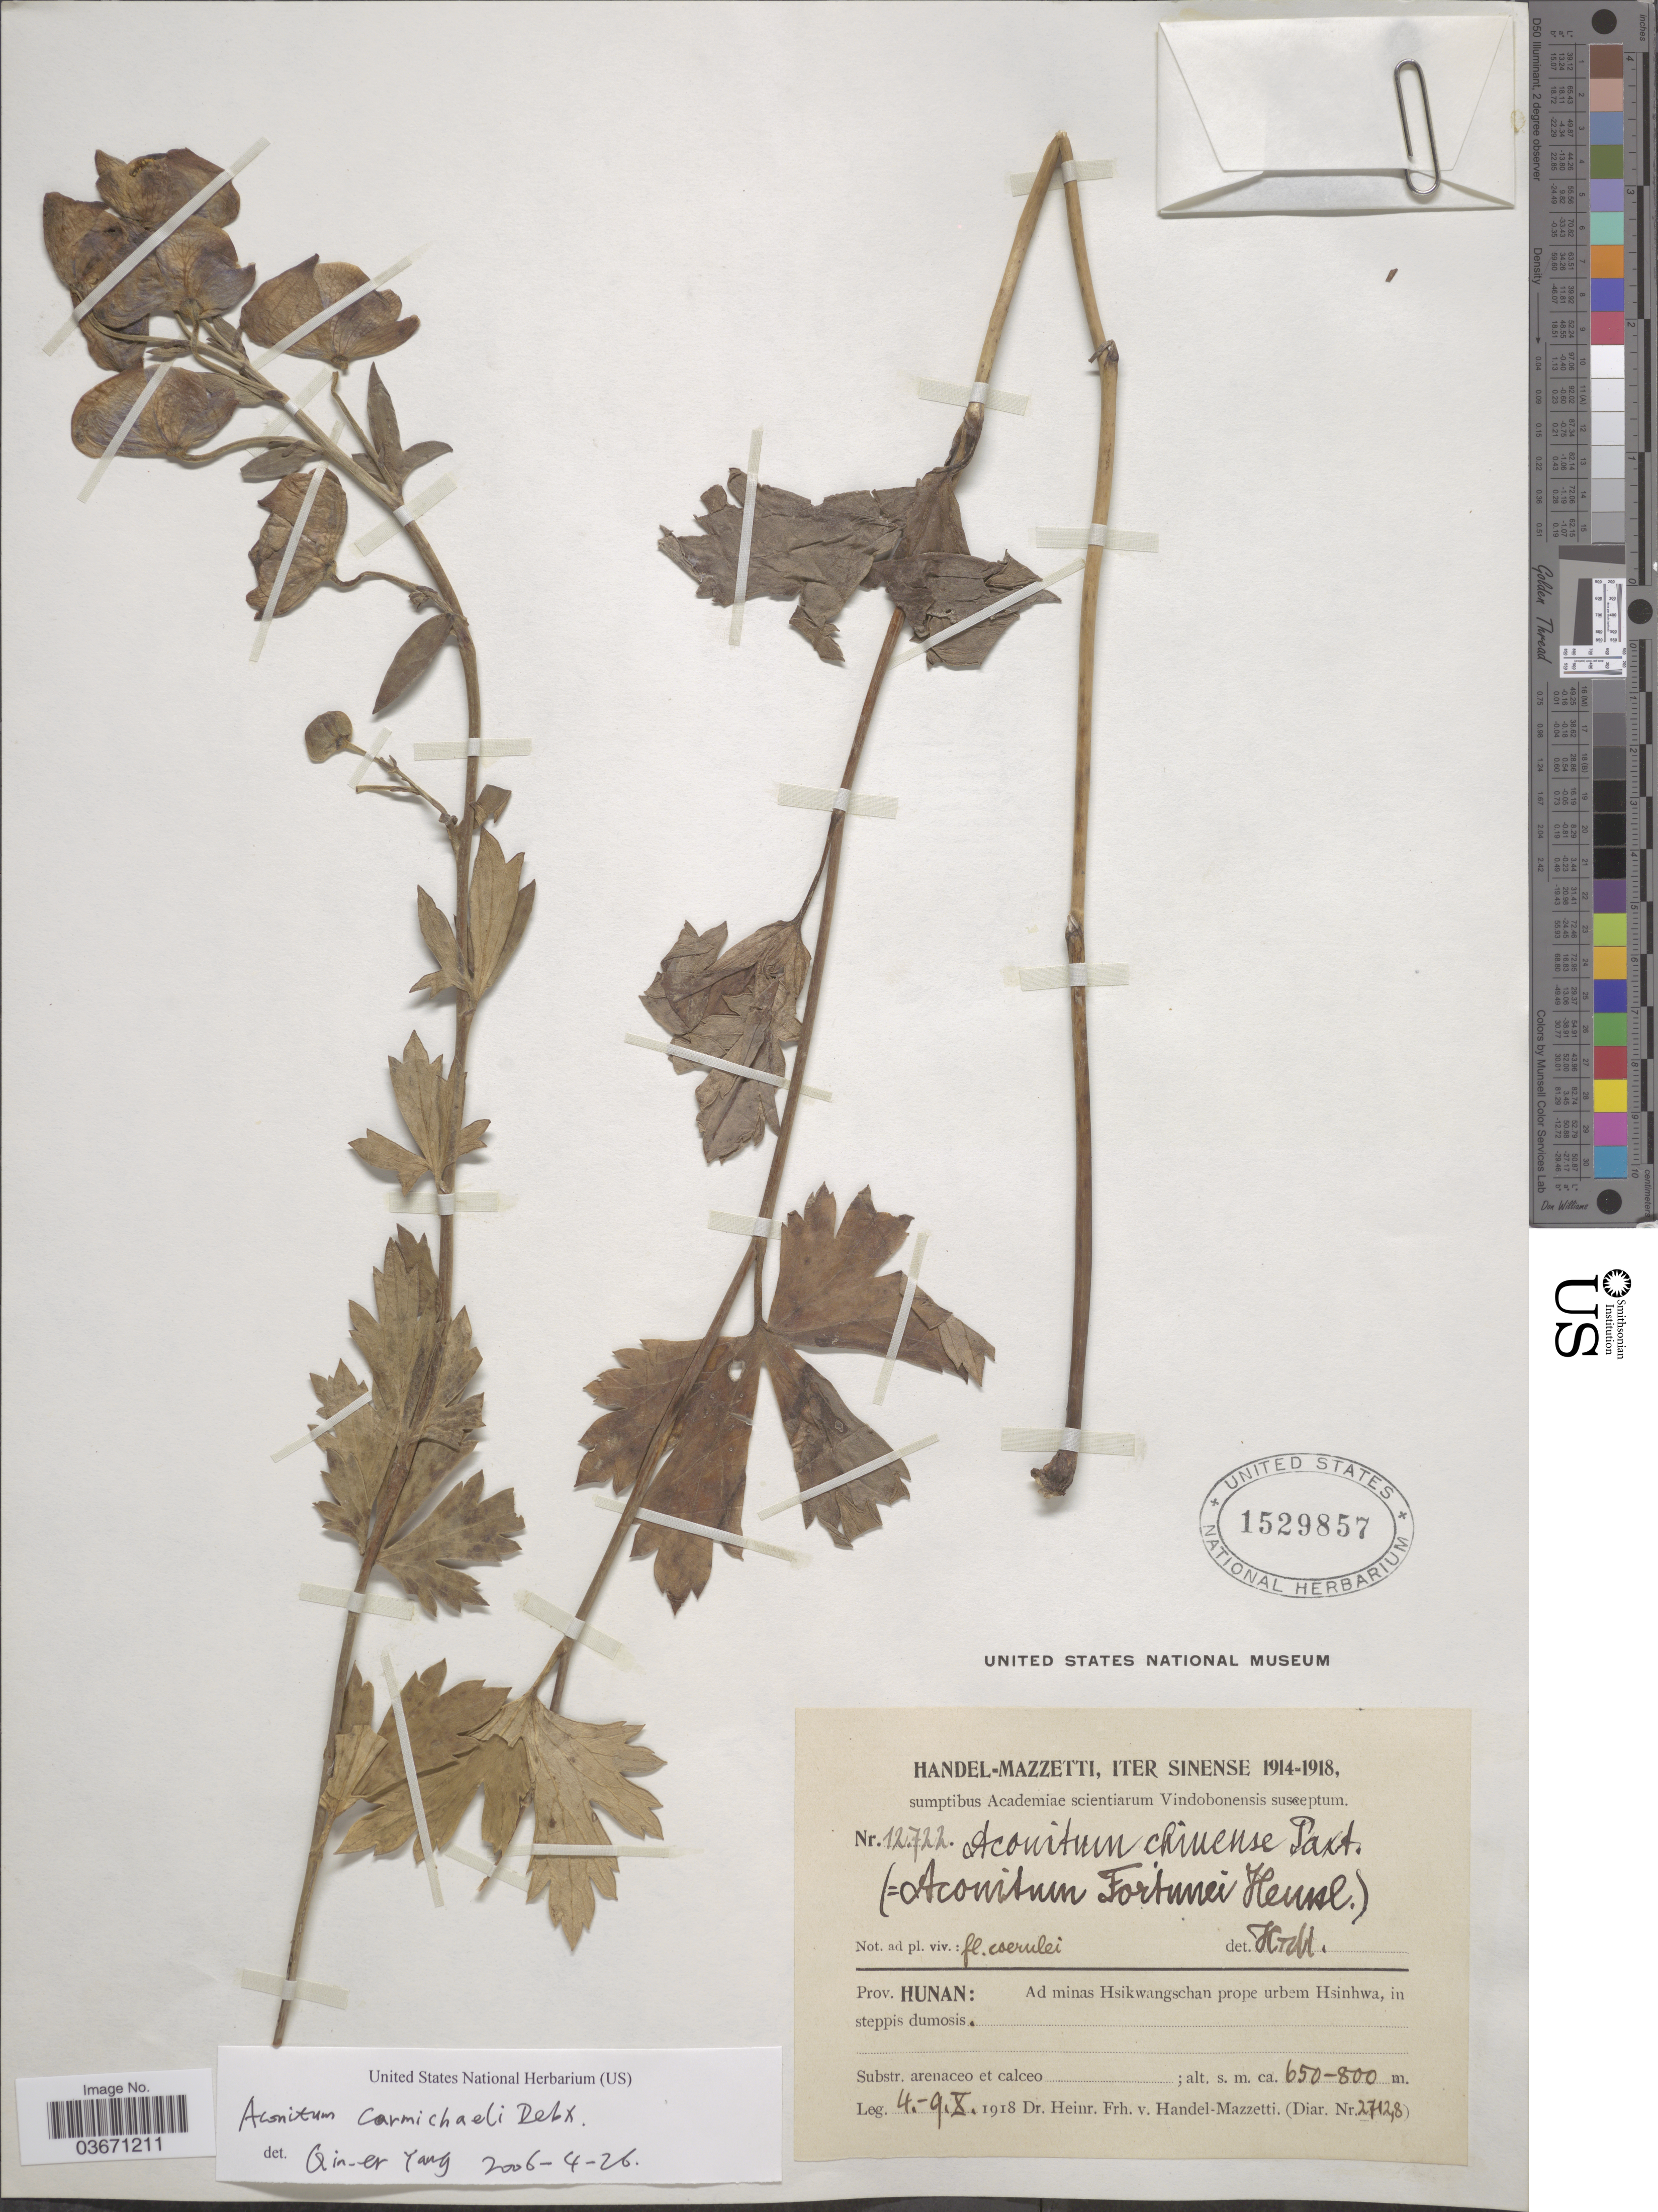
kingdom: Plantae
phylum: Tracheophyta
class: Magnoliopsida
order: Ranunculales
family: Ranunculaceae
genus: Aconitum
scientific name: Aconitum chinense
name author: Siebold ex Siebold & Zucc.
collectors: H. Handel-Mazzetti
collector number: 27128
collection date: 1918-10-04/1918-10-09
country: China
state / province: Hunan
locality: Ad minas Hsikwangschan prope urbem Hsinhwa, in steppis dumosis.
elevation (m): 650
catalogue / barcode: US 1529857